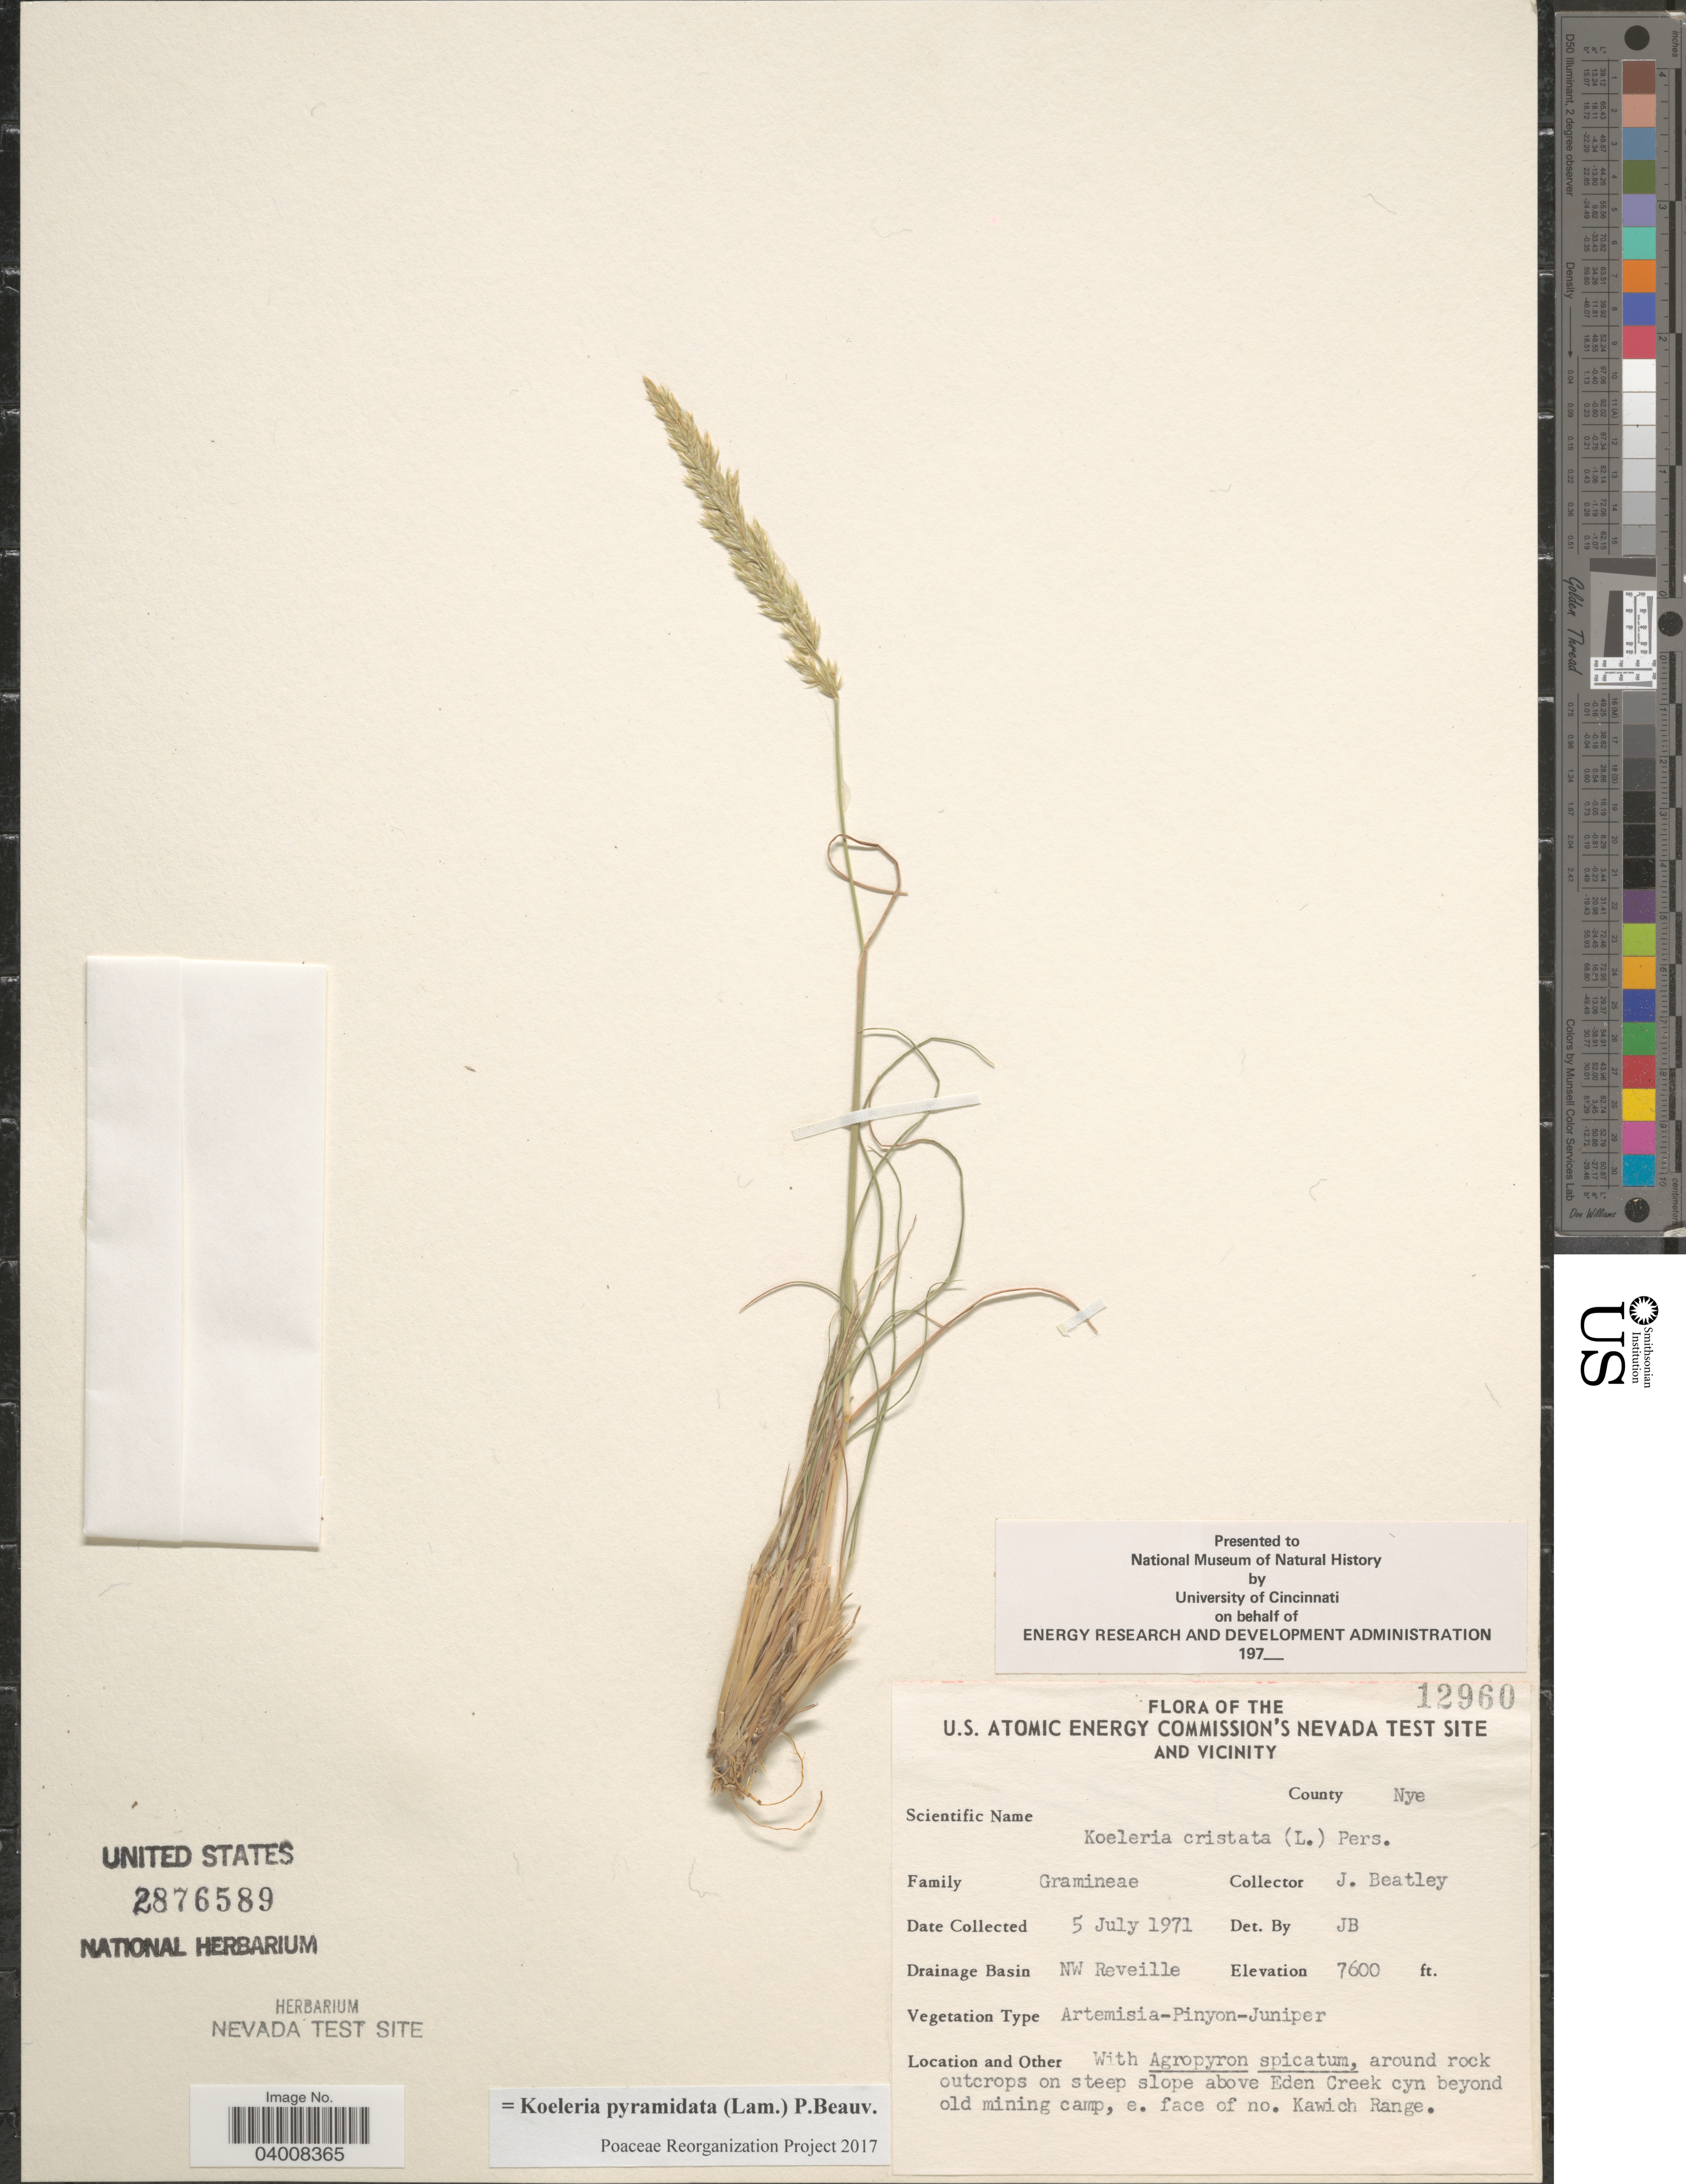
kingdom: Plantae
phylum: Tracheophyta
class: Liliopsida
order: Poales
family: Poaceae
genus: Koeleria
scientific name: Koeleria pyramidata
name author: (Lam.) P. Beauv.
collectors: J. C. Beatley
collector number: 12960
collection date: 1971-07-05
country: United States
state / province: Nevada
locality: U.S. Atomic Energy Commission's Nevada Test Site And Vicinity. County Nye. Drainage Basin NW Reveille. Around rock outcrops on steep slope above Eden Creek cyn beyond old mining camp, e. face of no. Kawich Range.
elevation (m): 2316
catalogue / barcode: US 2876589